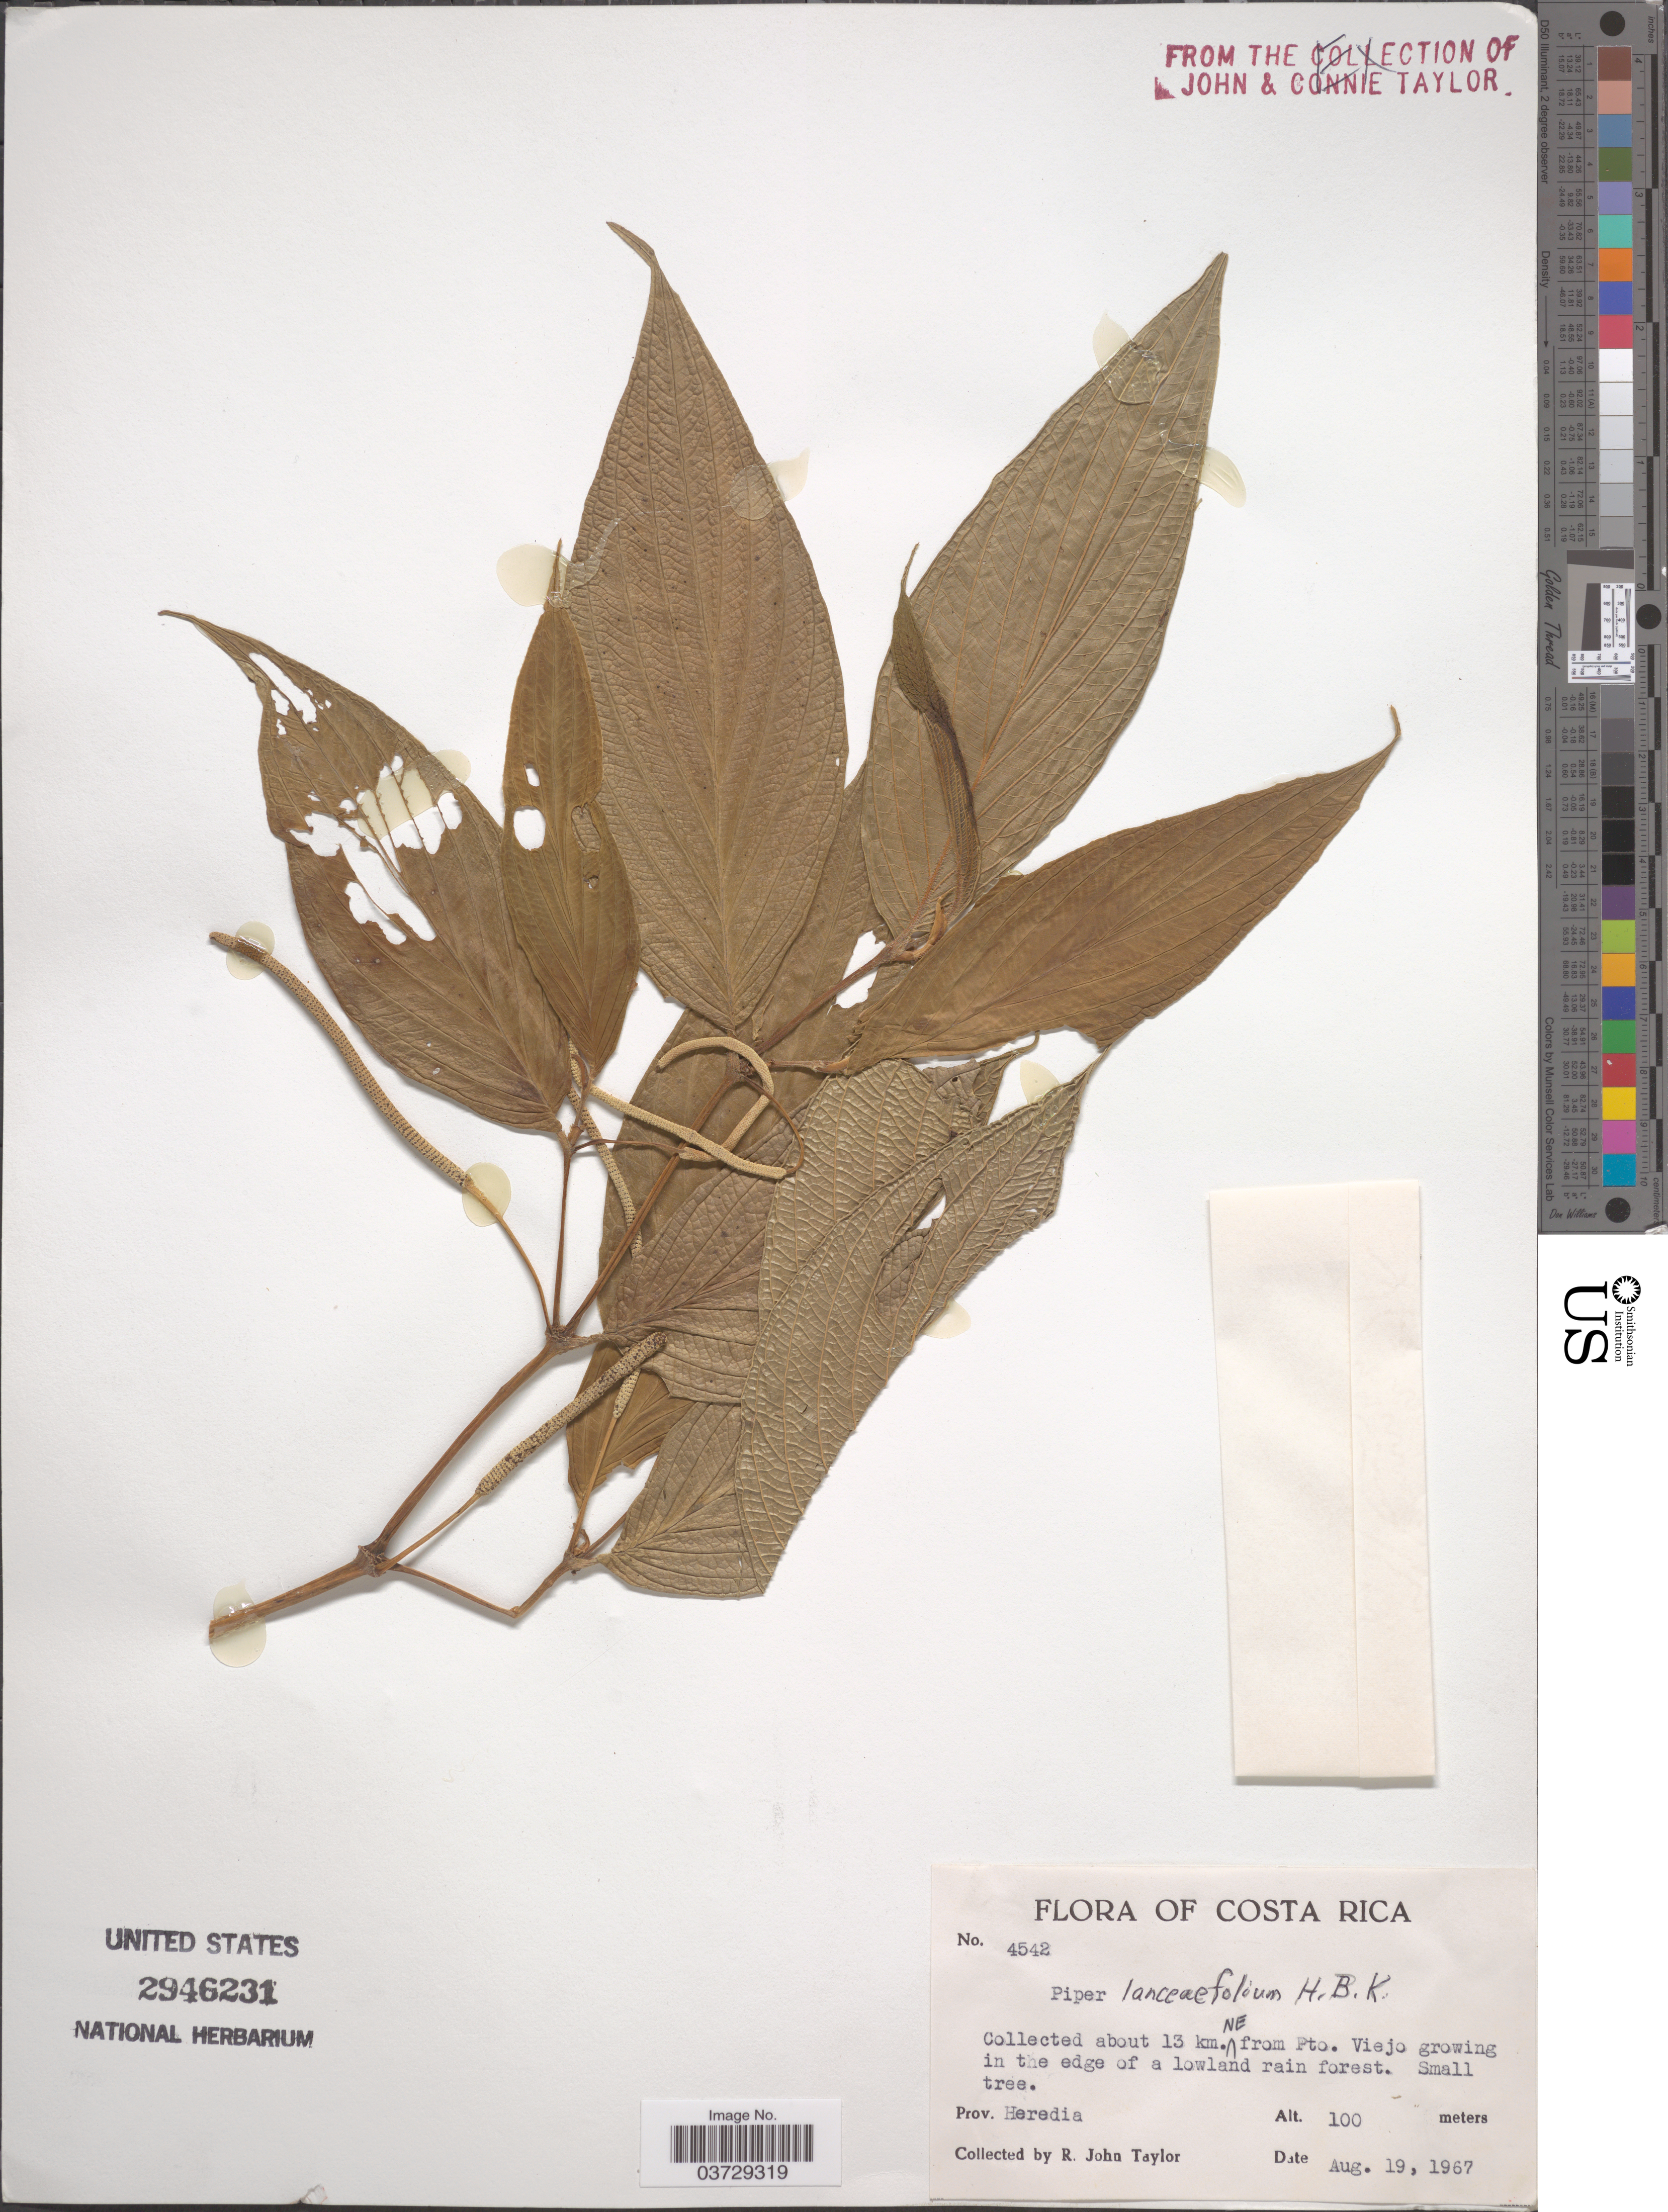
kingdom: Plantae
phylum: Tracheophyta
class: Magnoliopsida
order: Piperales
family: Piperaceae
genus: Piper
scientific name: Piper lanceifolium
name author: Kunth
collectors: J. Taylor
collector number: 4542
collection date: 1967-08-19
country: Costa Rica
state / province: Heredia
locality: About 13 km NE from Pto. Viejo.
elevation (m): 100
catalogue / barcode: US 2946231